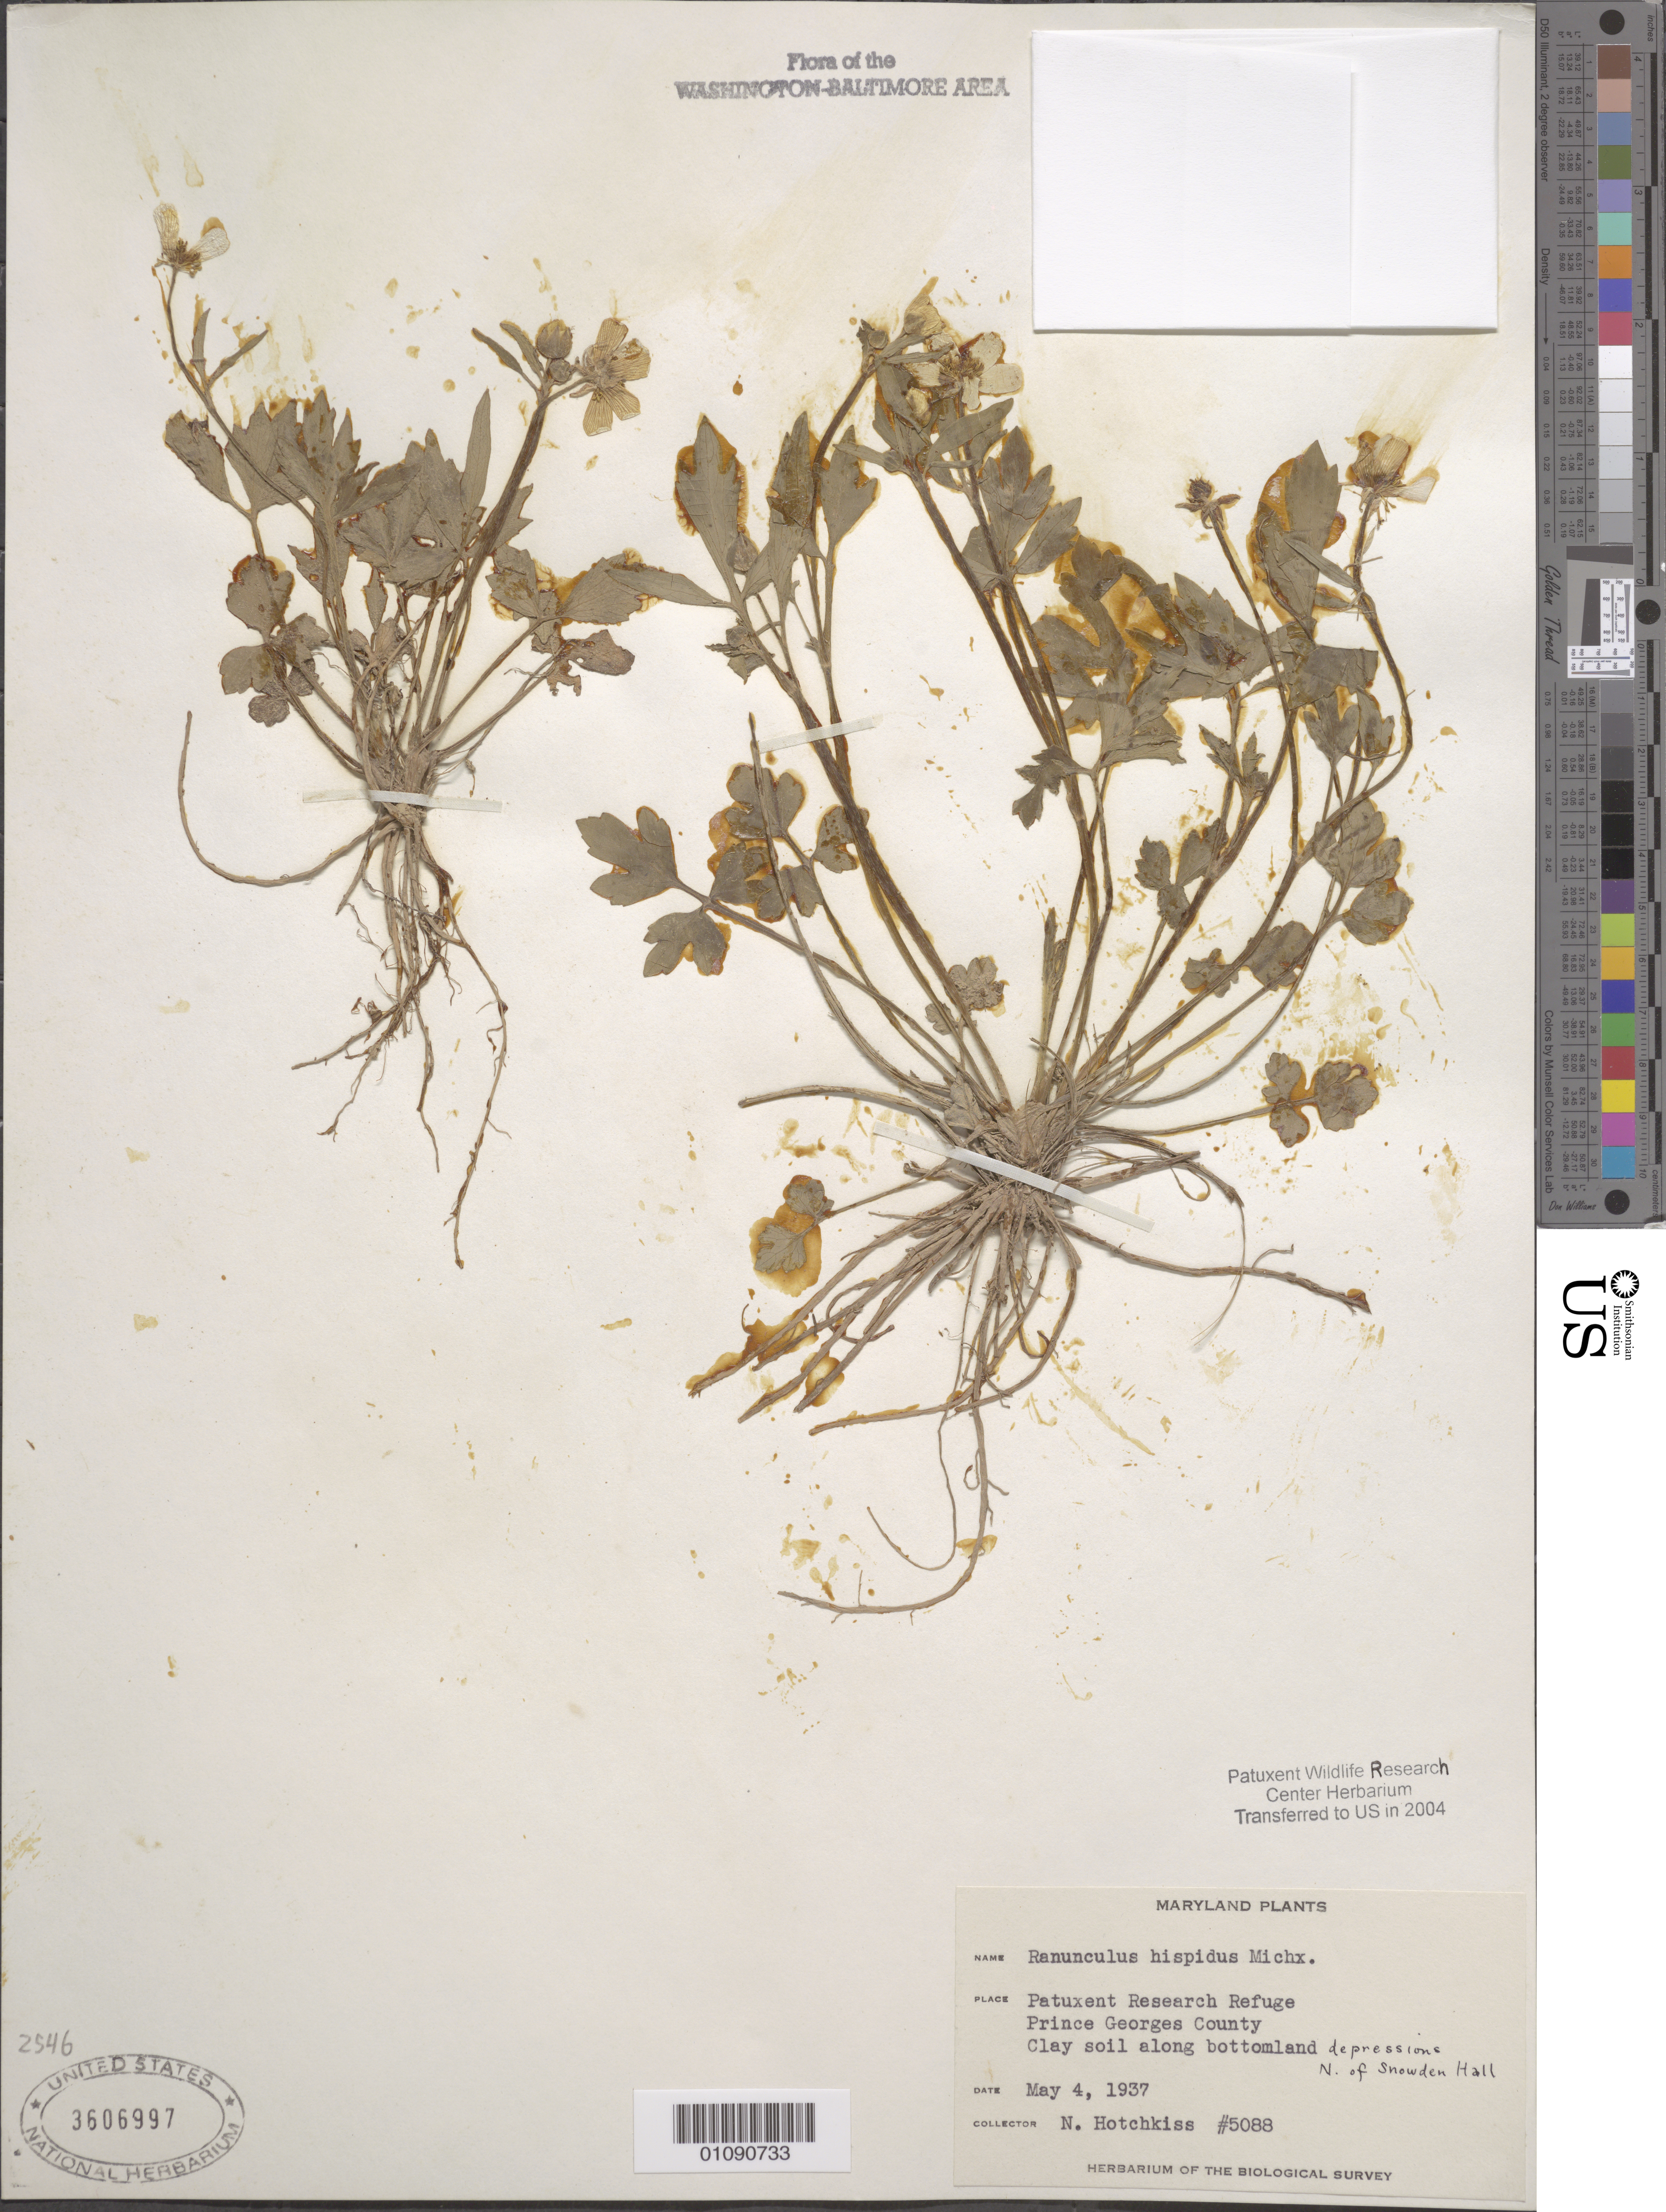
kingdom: Plantae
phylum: Tracheophyta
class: Magnoliopsida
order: Ranunculales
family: Ranunculaceae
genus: Ranunculus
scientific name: Ranunculus hispidus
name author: Michx.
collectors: N. Hotchkiss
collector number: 5088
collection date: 1937-05-04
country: United States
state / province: Maryland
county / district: Prince George's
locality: Patuxent Wildlife Refuge, N. of Snowden Hall.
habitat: Clay soil in bottomland depression.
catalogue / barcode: US 3606997